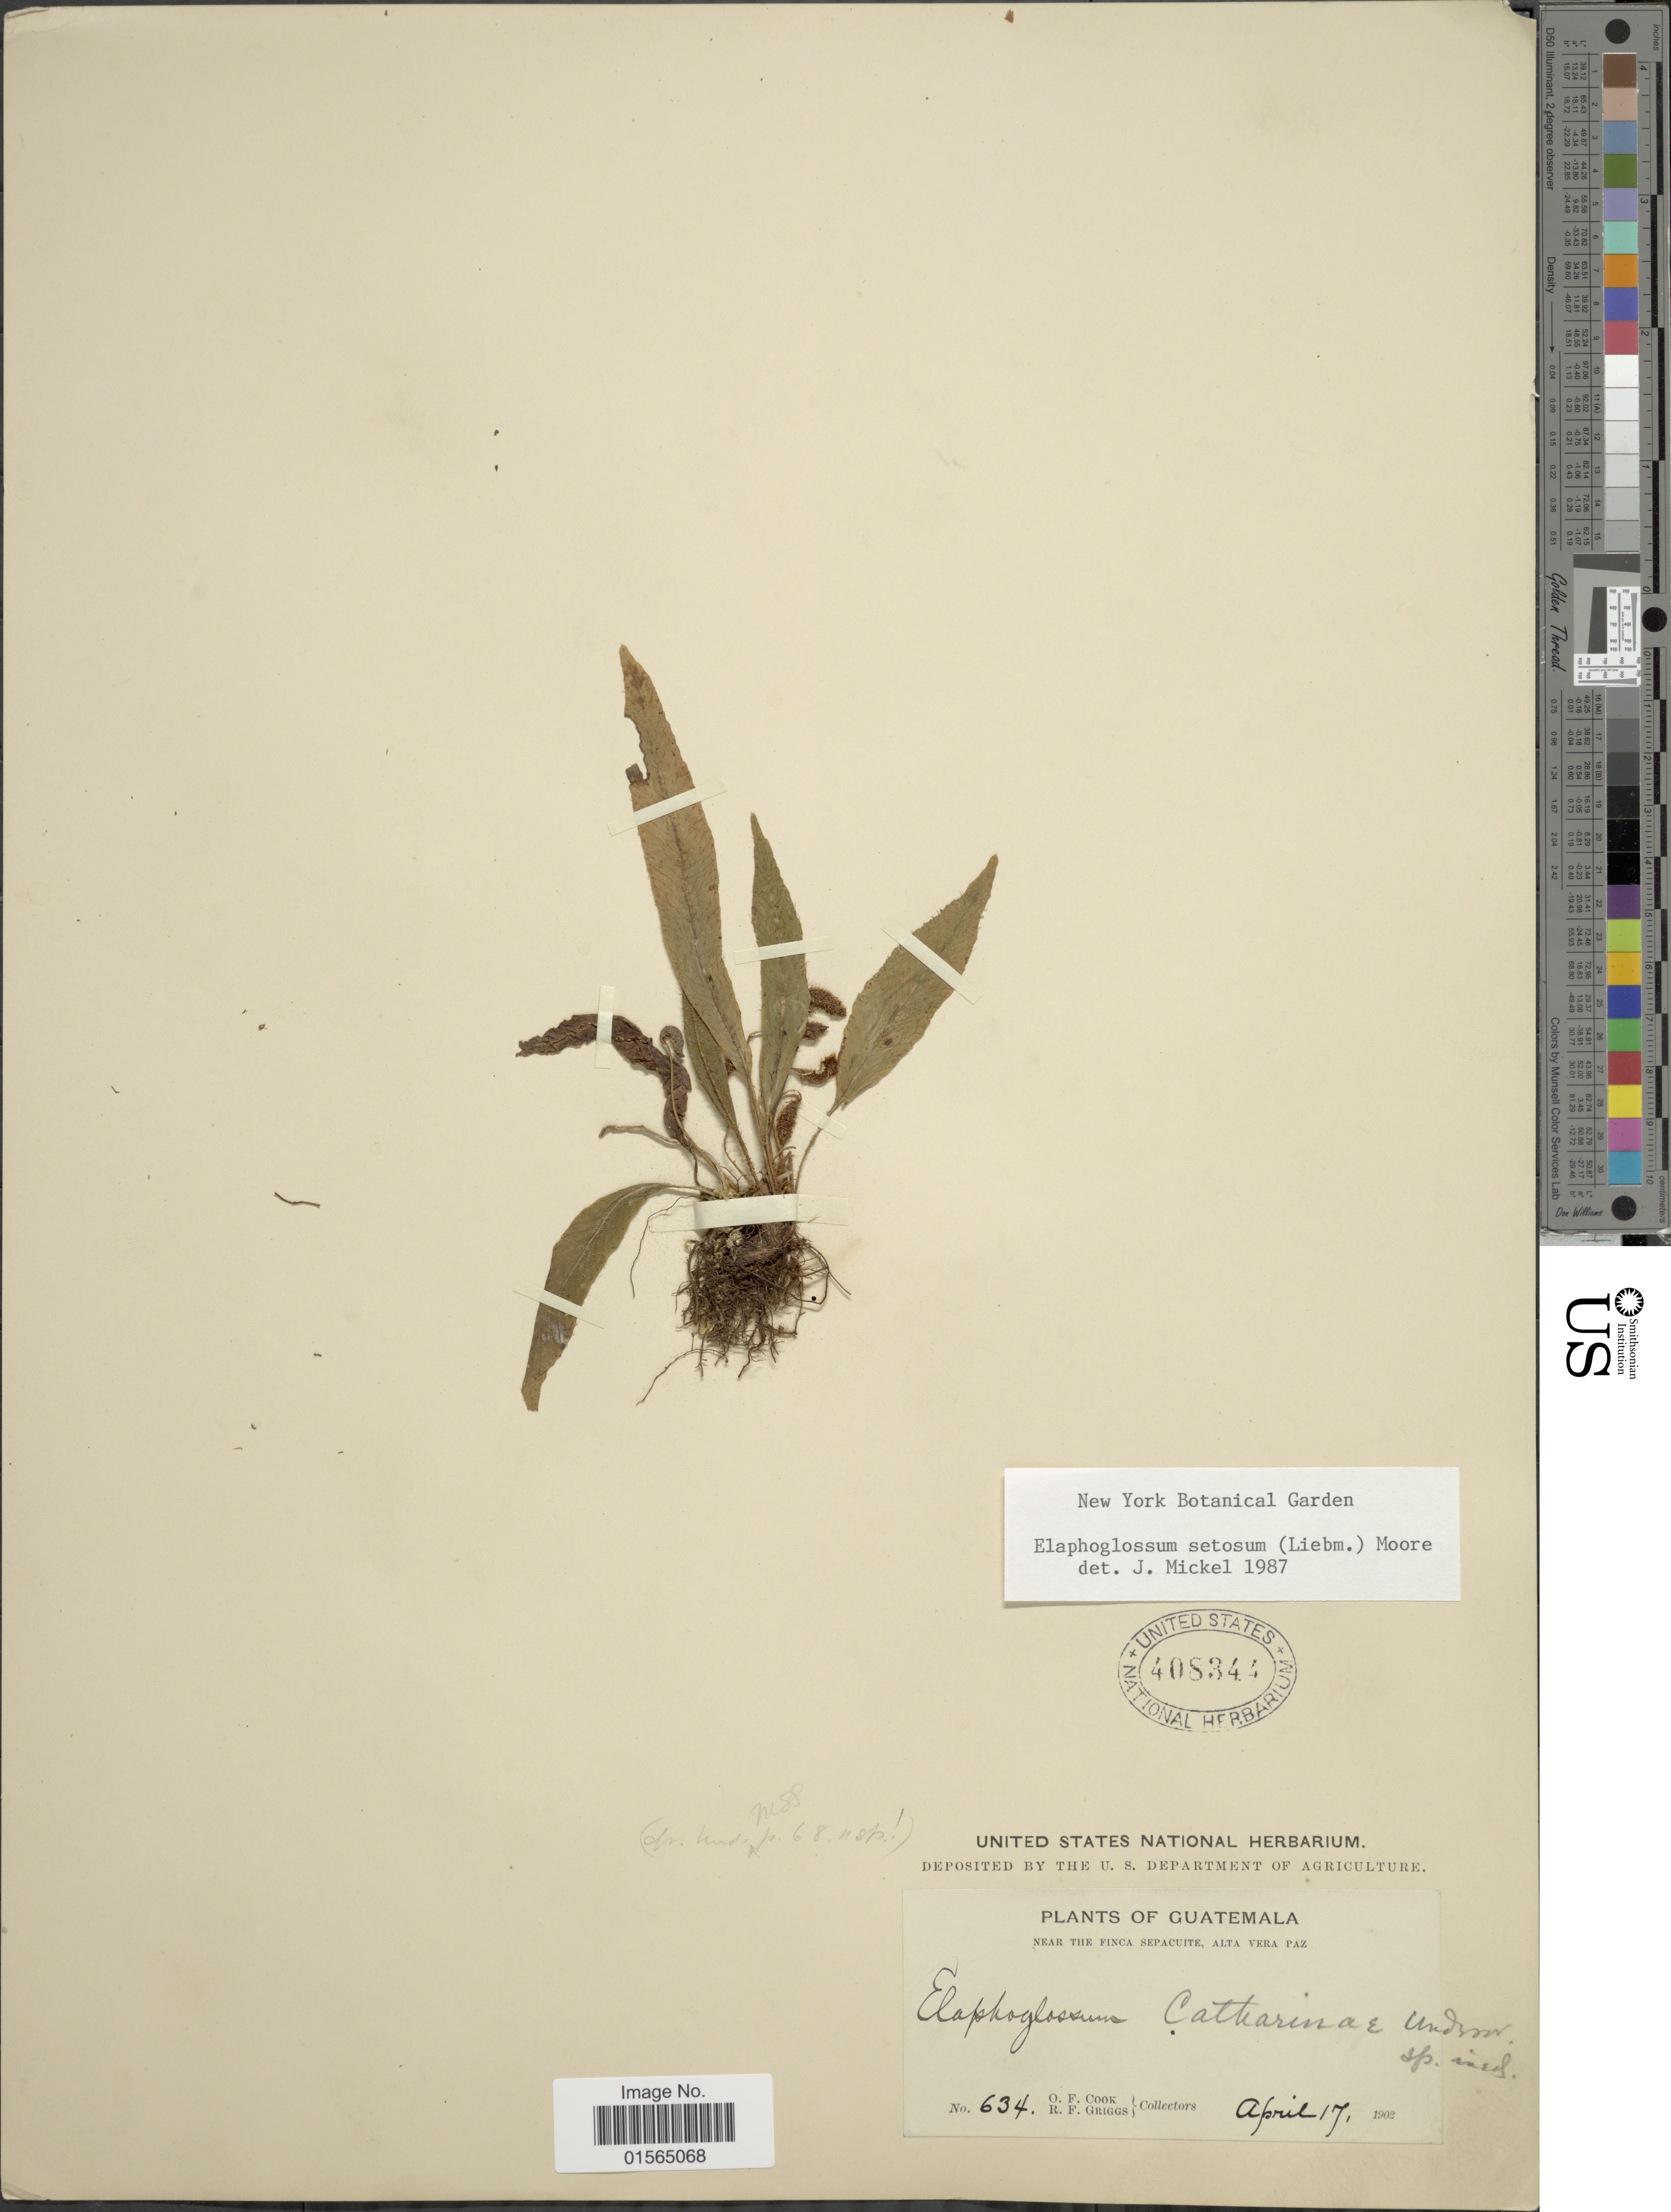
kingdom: Plantae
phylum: Tracheophyta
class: Polypodiopsida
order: Polypodiales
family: Dryopteridaceae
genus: Elaphoglossum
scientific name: Elaphoglossum setosum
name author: (Liebm.) T. Moore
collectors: O. F. Cook & R. F. Griggs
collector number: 634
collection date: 1902-04-17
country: Guatemala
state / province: Alta Verapaz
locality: Near the Fina Sepacuite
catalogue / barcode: US 408344